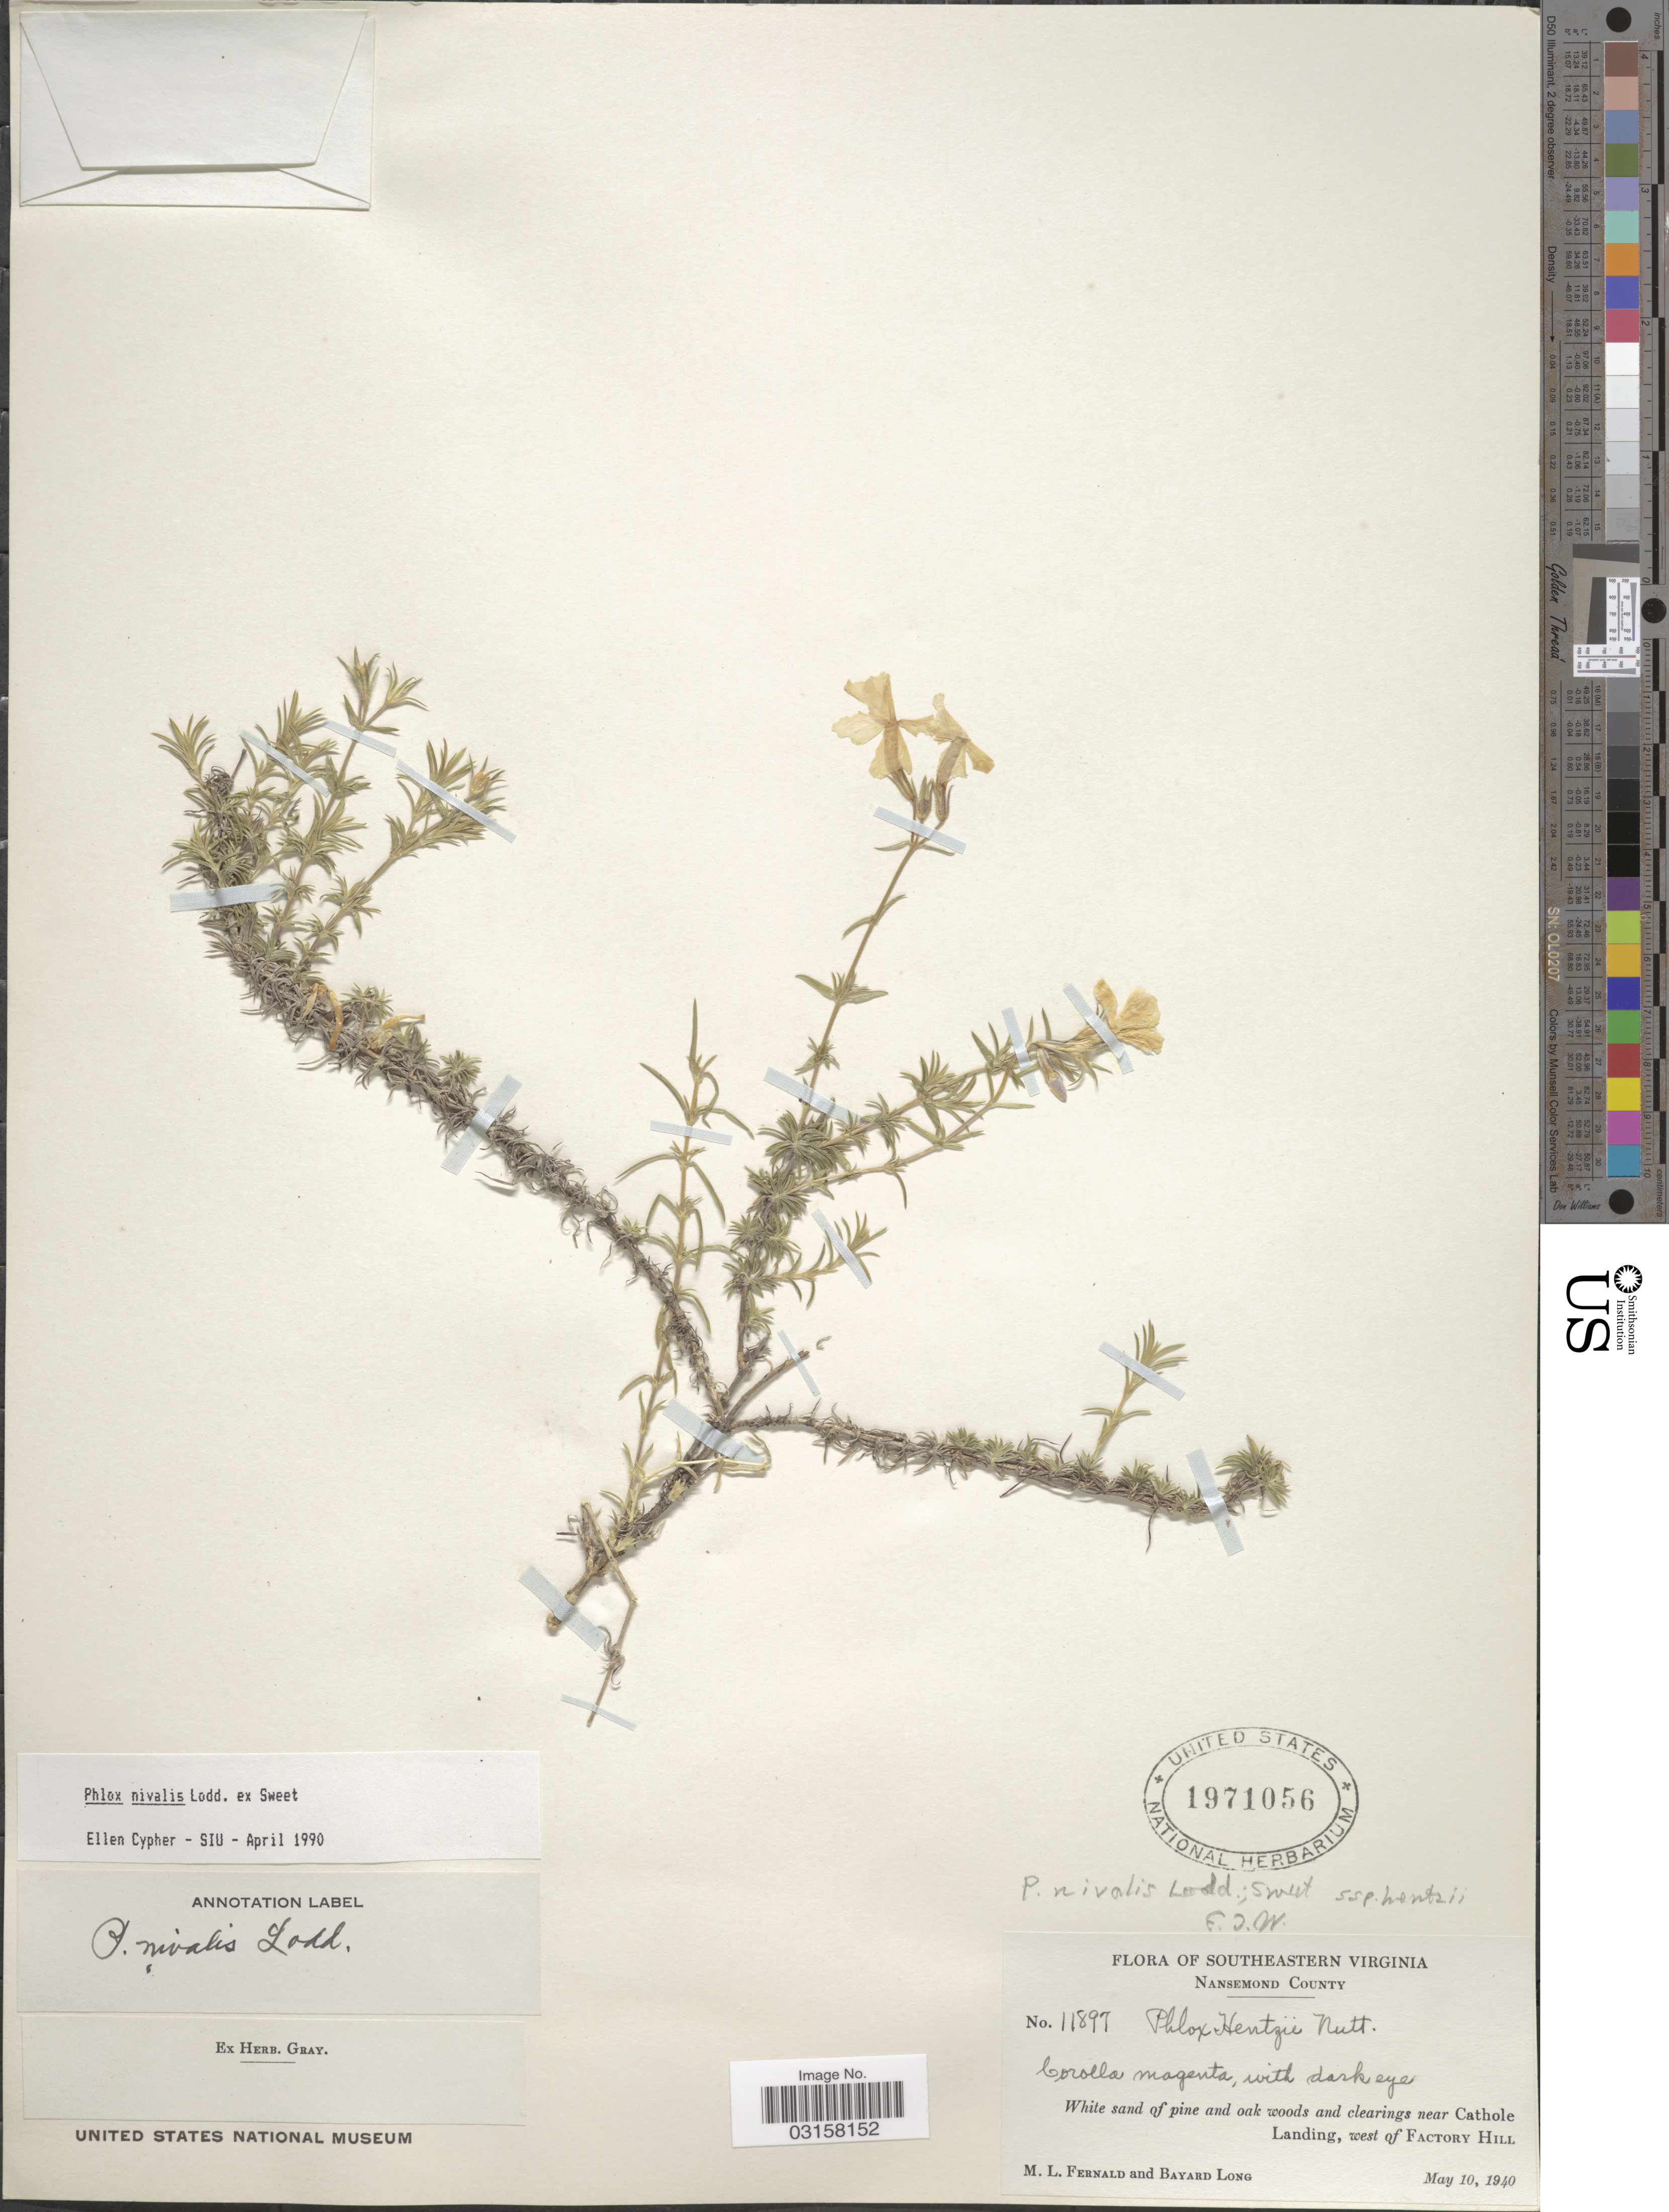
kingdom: Plantae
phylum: Tracheophyta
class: Magnoliopsida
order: Ericales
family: Polemoniaceae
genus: Phlox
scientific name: Phlox nivalis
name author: Lodd. ex Sweet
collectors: M. L. Fernald & B. Long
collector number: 11897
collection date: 1940-05-10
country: United States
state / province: Virginia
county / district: City of Suffolk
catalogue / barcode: US 1971056